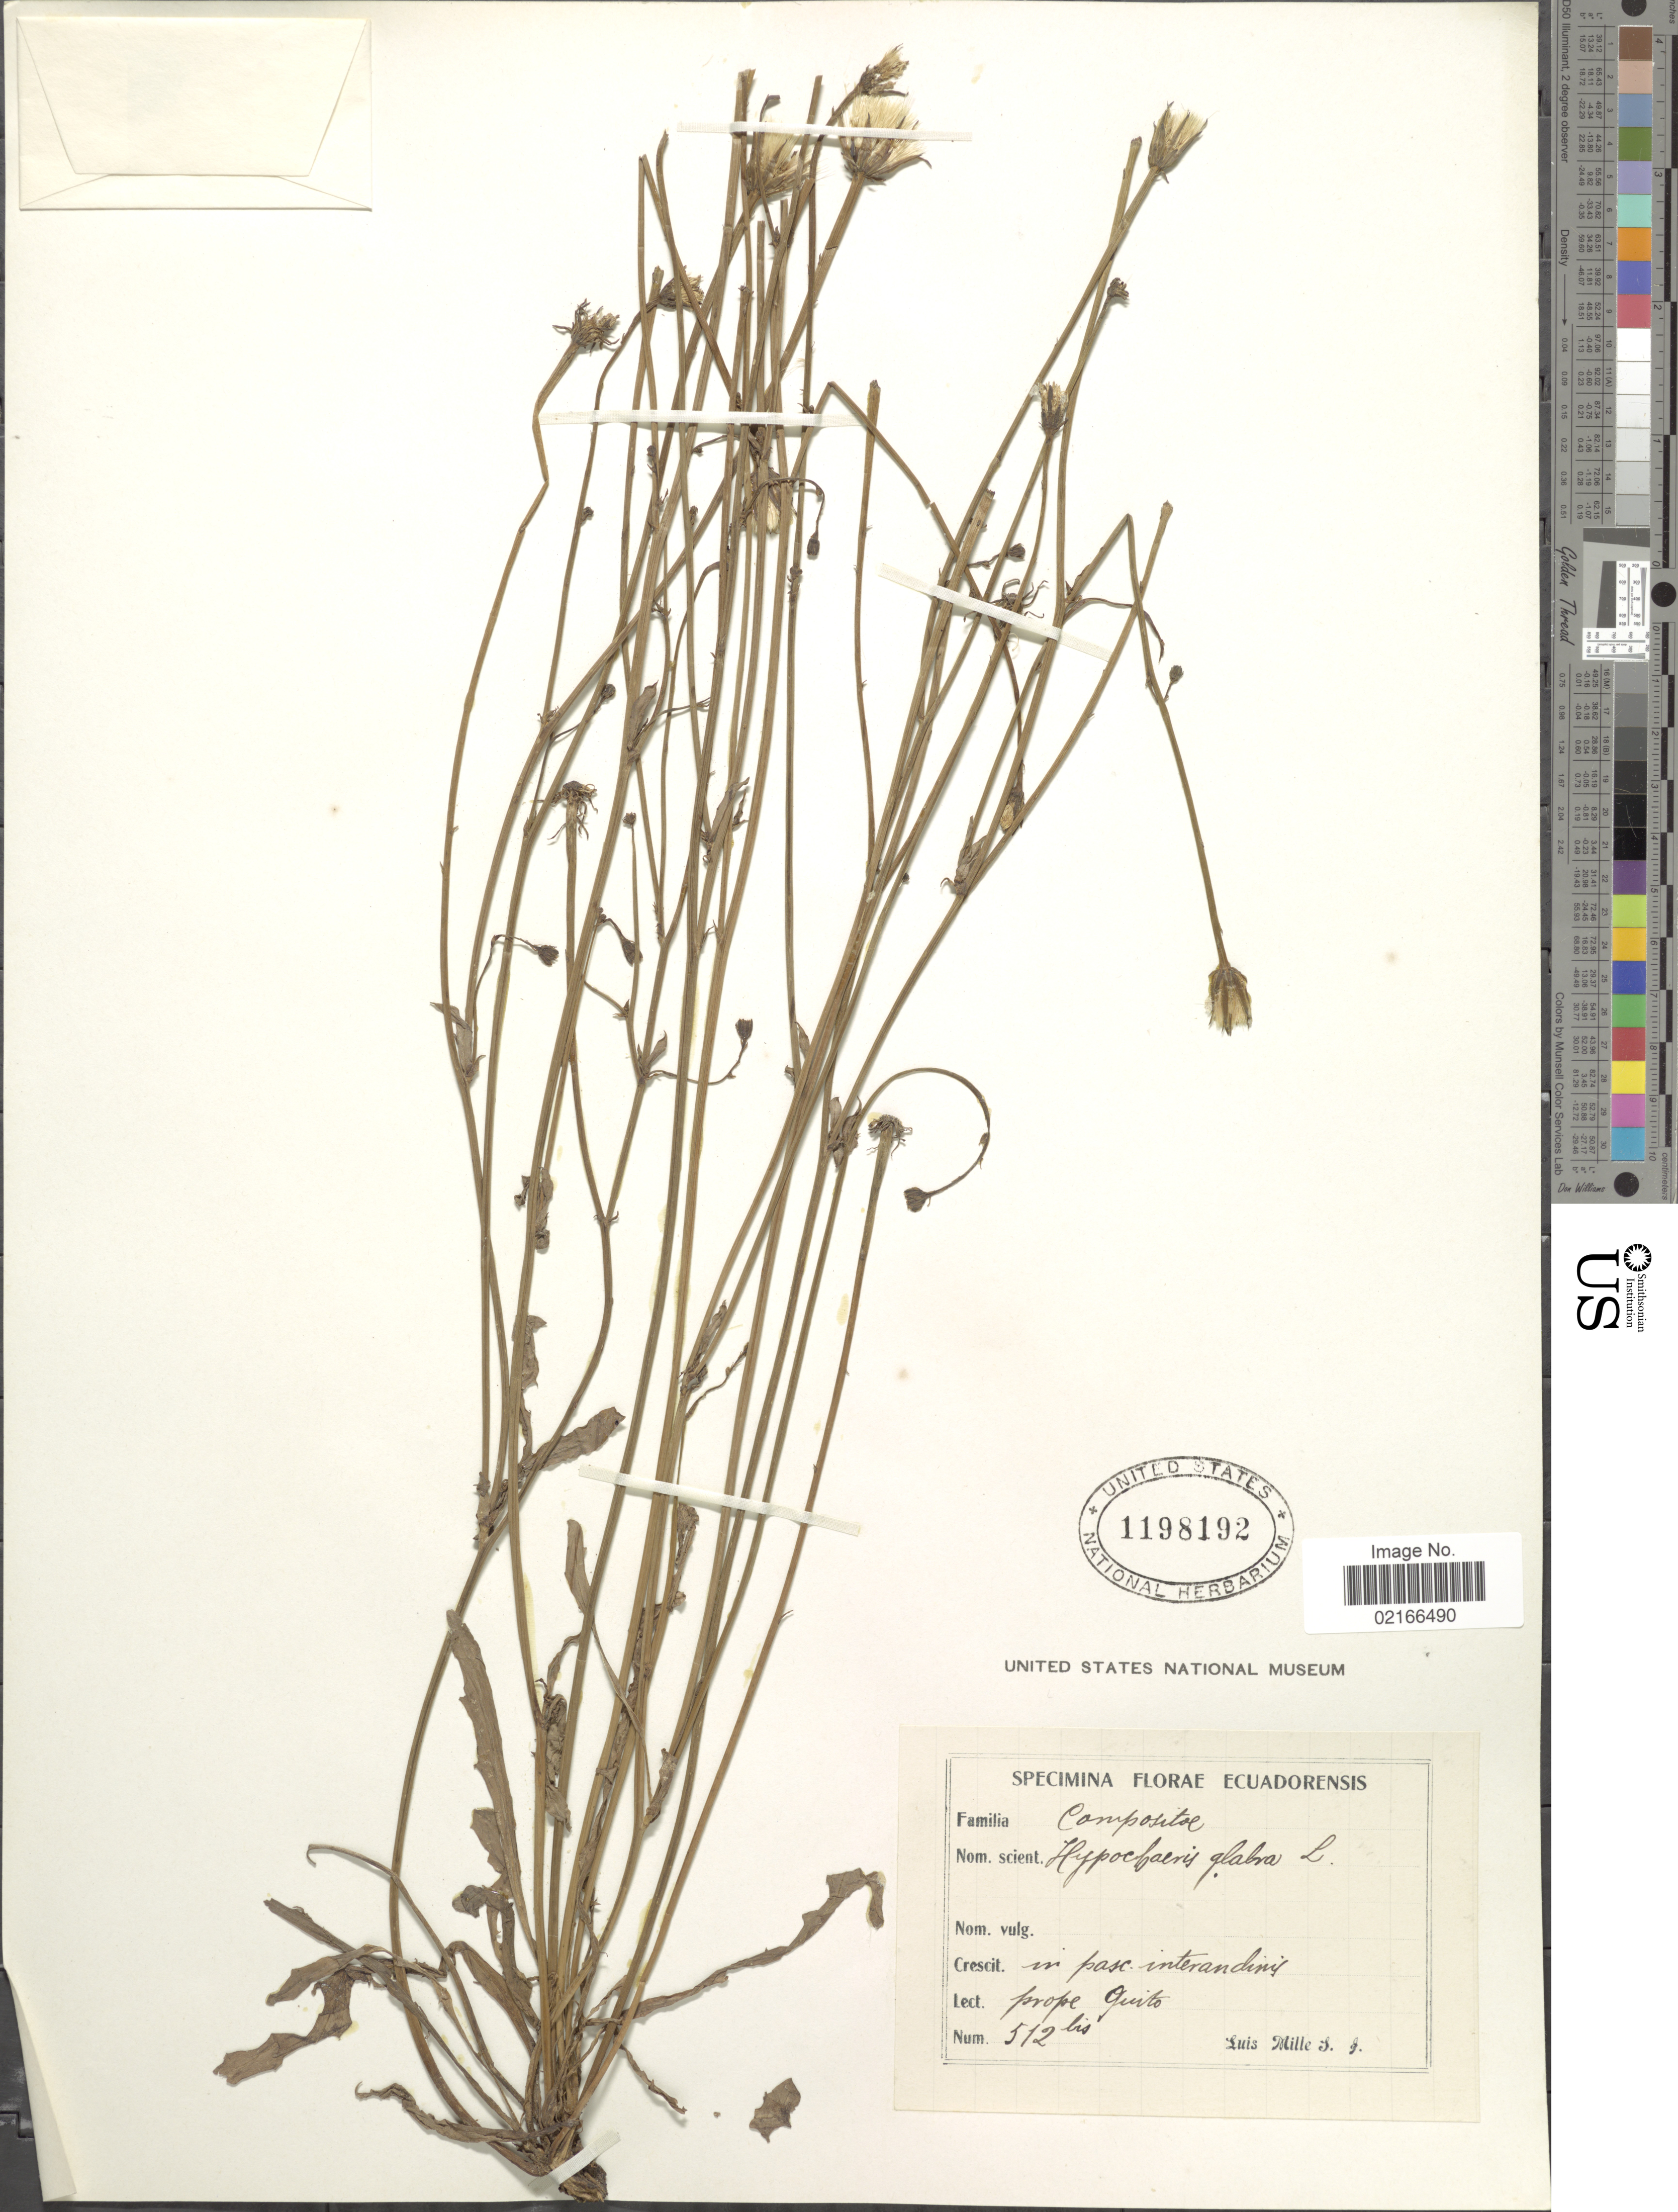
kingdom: Plantae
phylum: Tracheophyta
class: Magnoliopsida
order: Asterales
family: Asteraceae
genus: Hypochaeris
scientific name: Hypochaeris glabra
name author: L.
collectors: L. Mille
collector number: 512bis*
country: Ecuador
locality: Prope Quito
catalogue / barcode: US 1198192